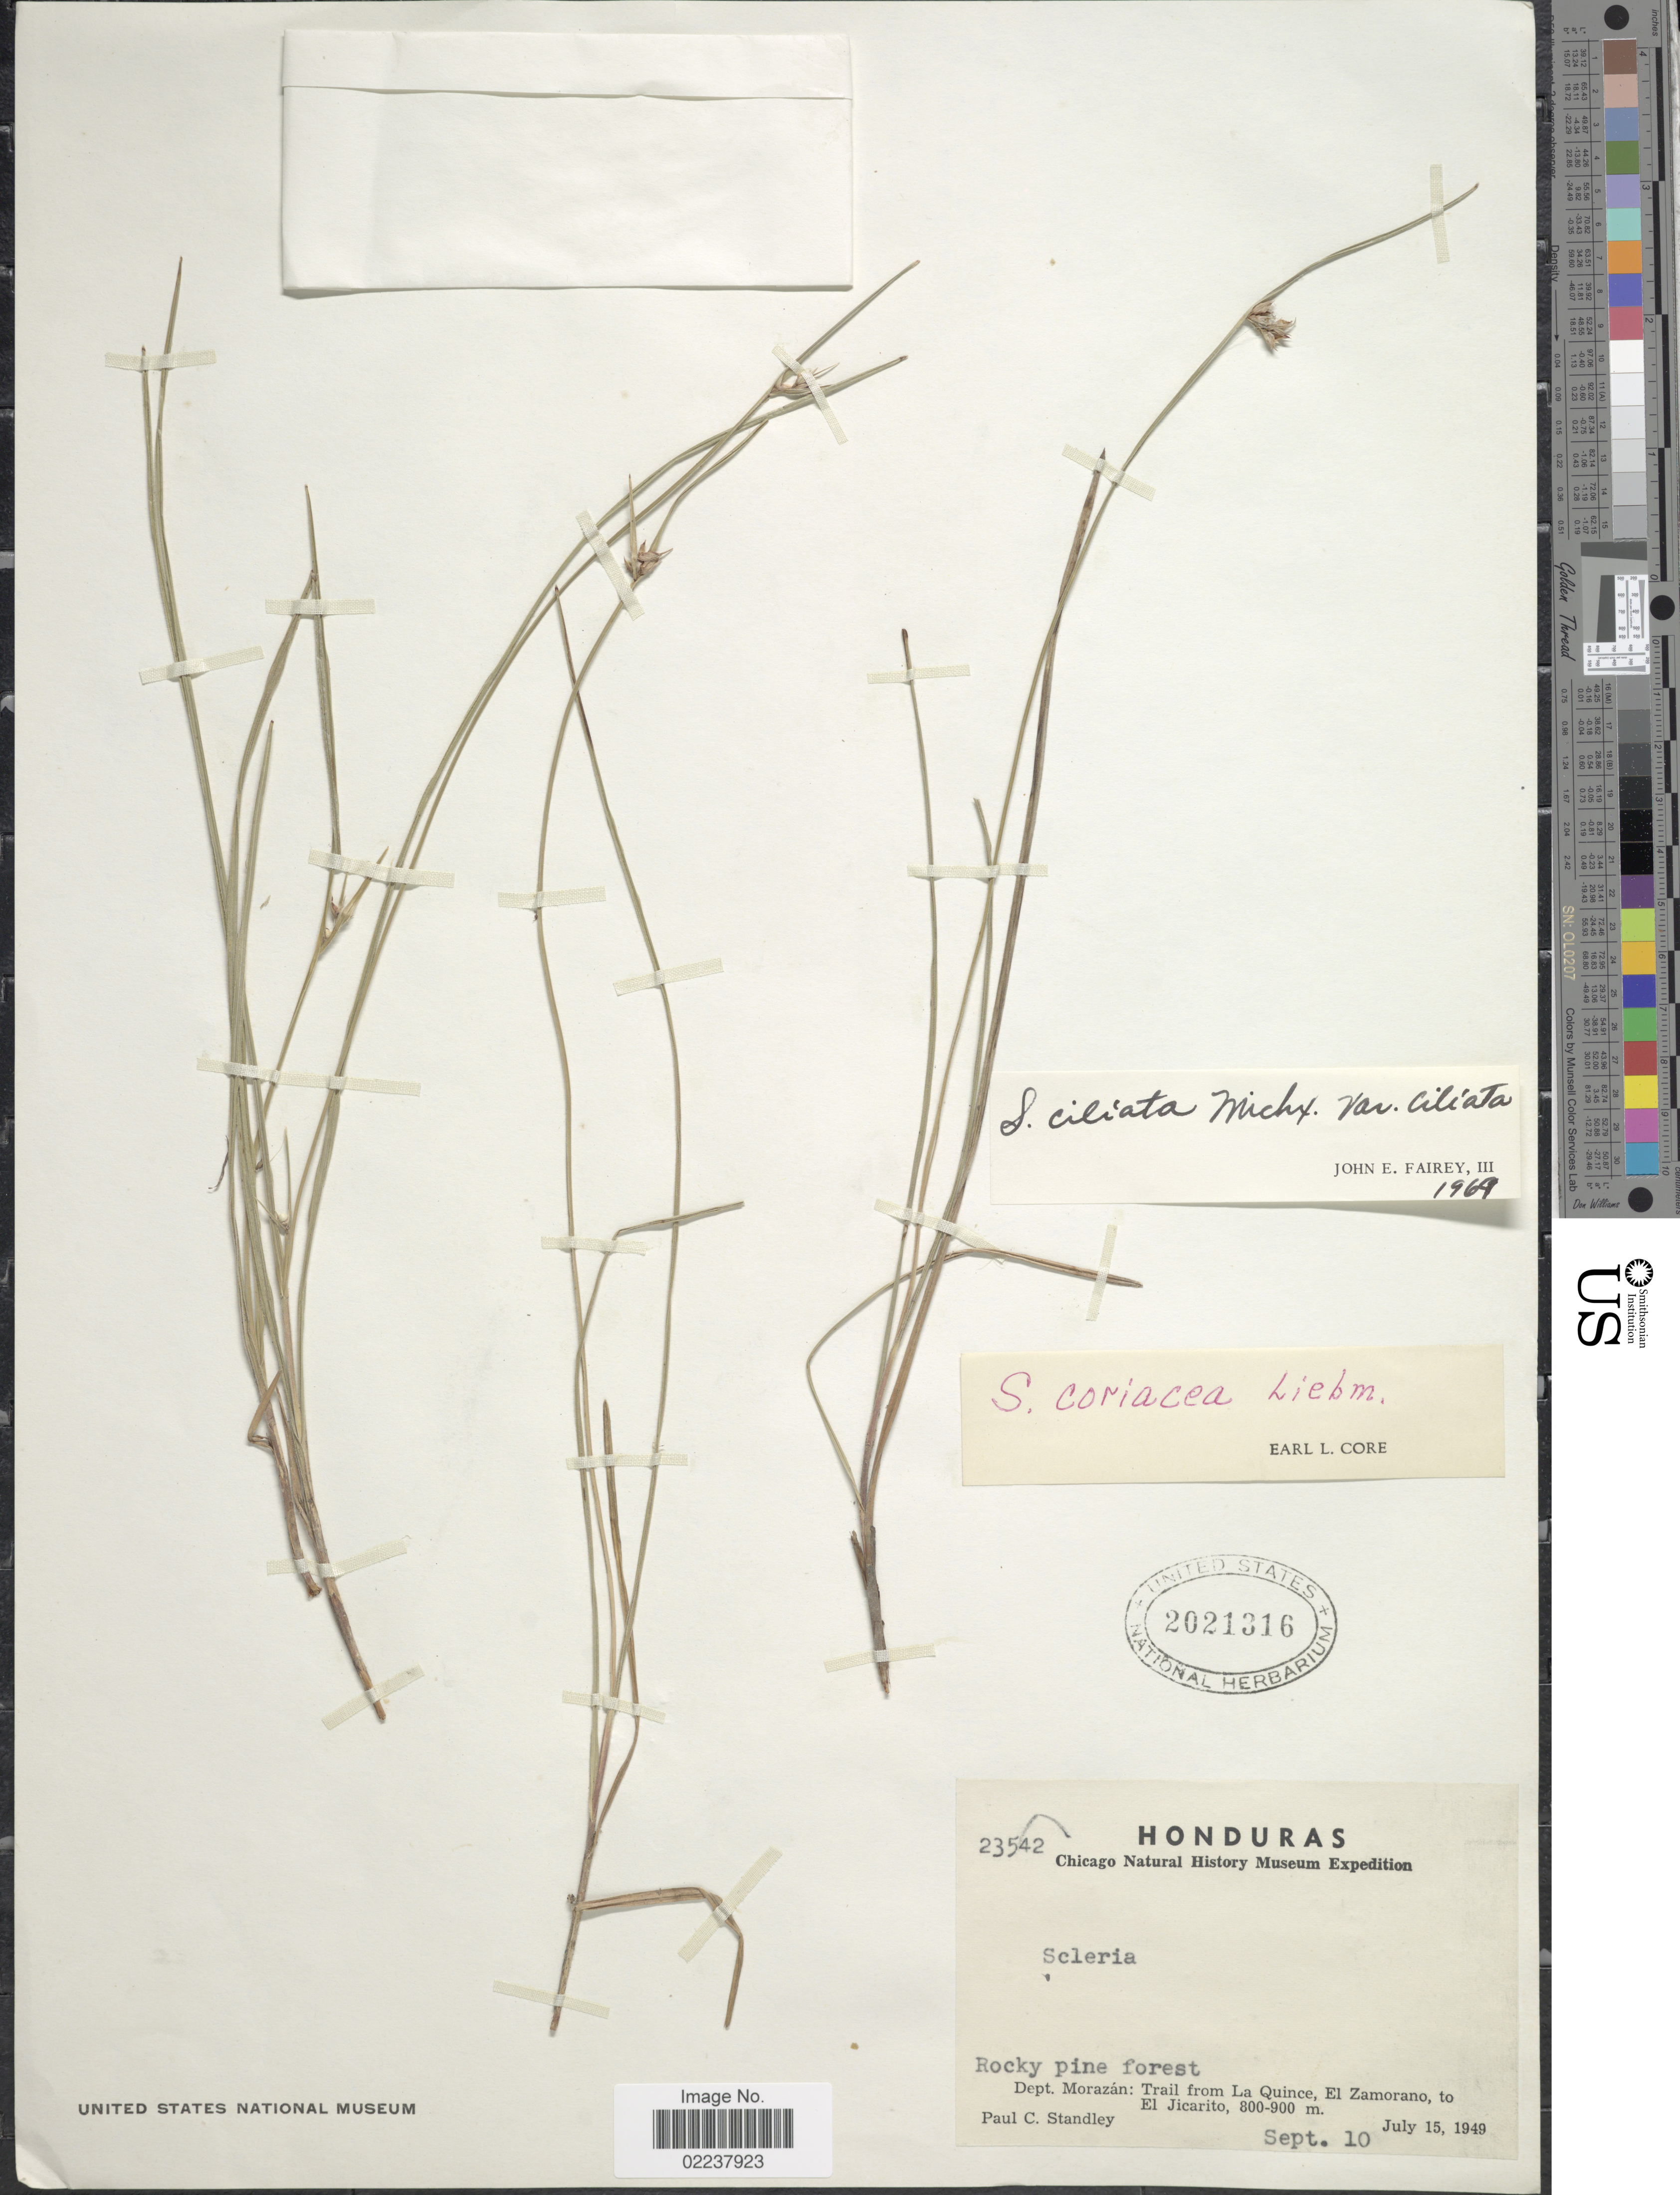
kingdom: Plantae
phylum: Tracheophyta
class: Liliopsida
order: Poales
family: Cyperaceae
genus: Scleria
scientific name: Scleria ciliata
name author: Michx.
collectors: P. C. Standley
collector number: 23542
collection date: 1949-09-10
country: Honduras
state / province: Fco. Morazán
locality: Dept. Morazan: Trail from La Quince, El Zamorano, to El Jicarito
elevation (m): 800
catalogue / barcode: US 2021316